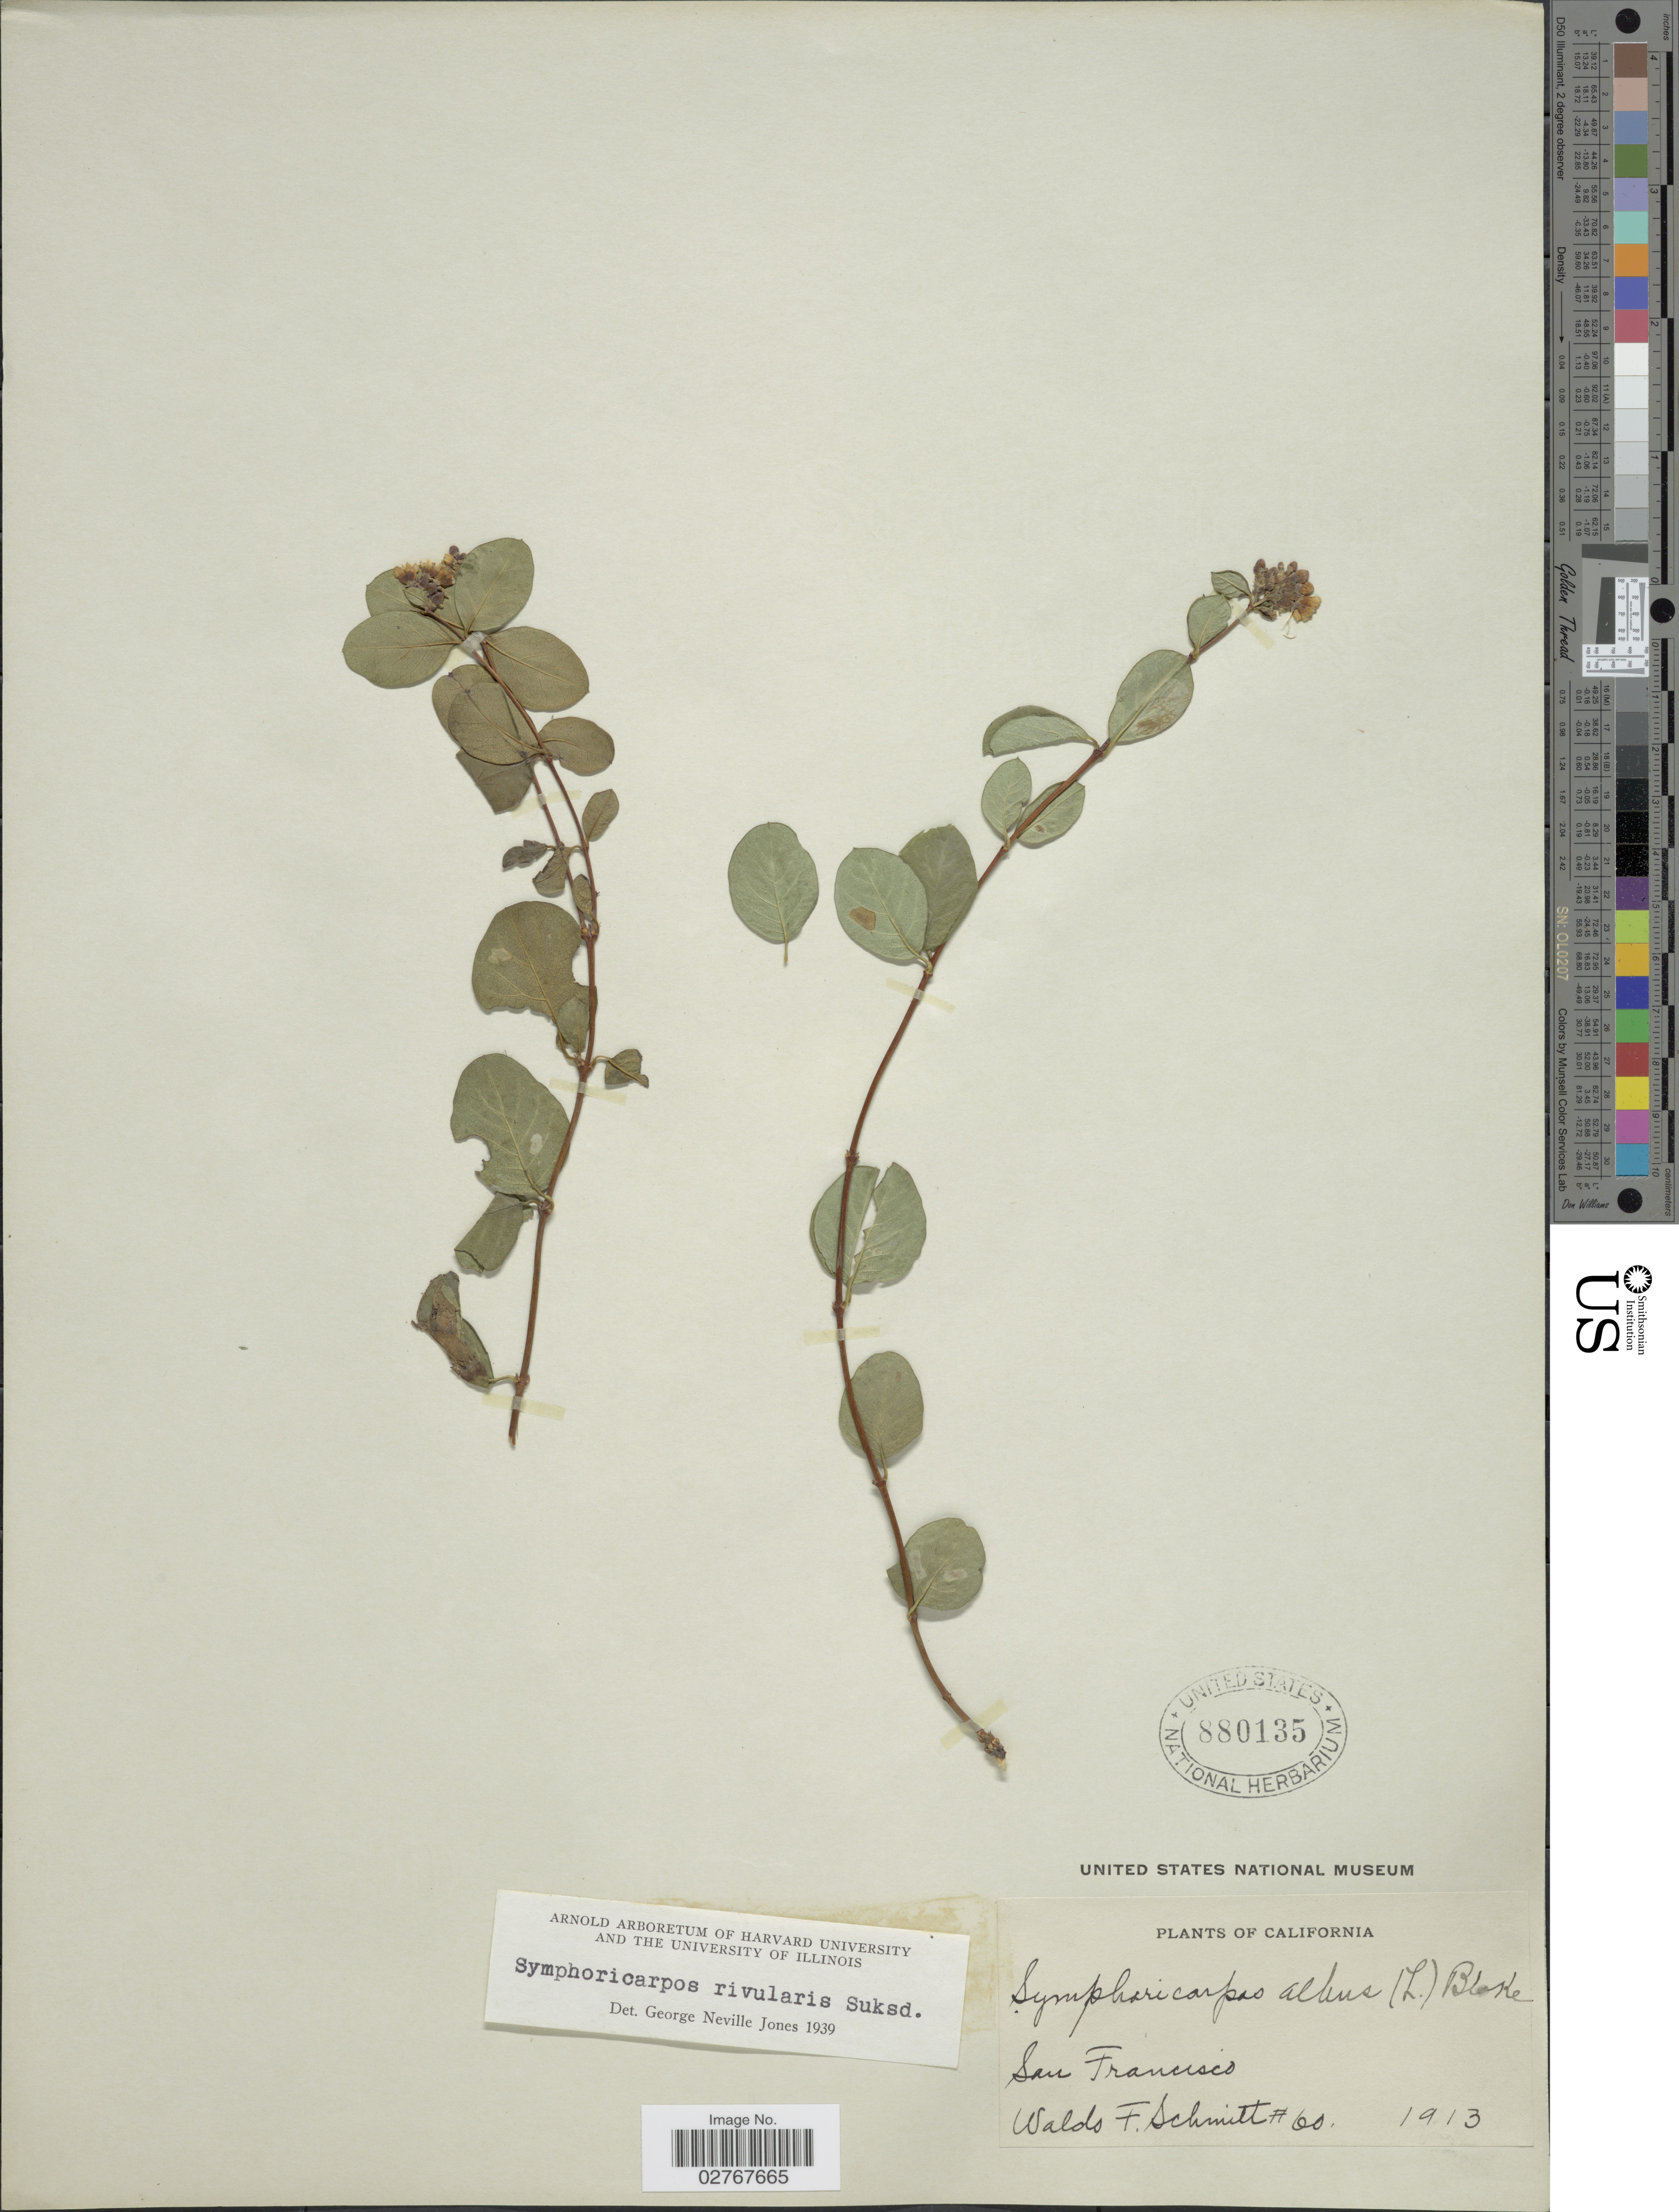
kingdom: Plantae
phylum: Tracheophyta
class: Magnoliopsida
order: Dipsacales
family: Caprifoliaceae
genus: Symphoricarpos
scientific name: Symphoricarpos rivularis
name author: Suksd.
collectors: W. F. Schmitt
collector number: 60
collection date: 1913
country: United States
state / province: California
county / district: San Francisco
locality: San Francisco.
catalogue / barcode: US 880135